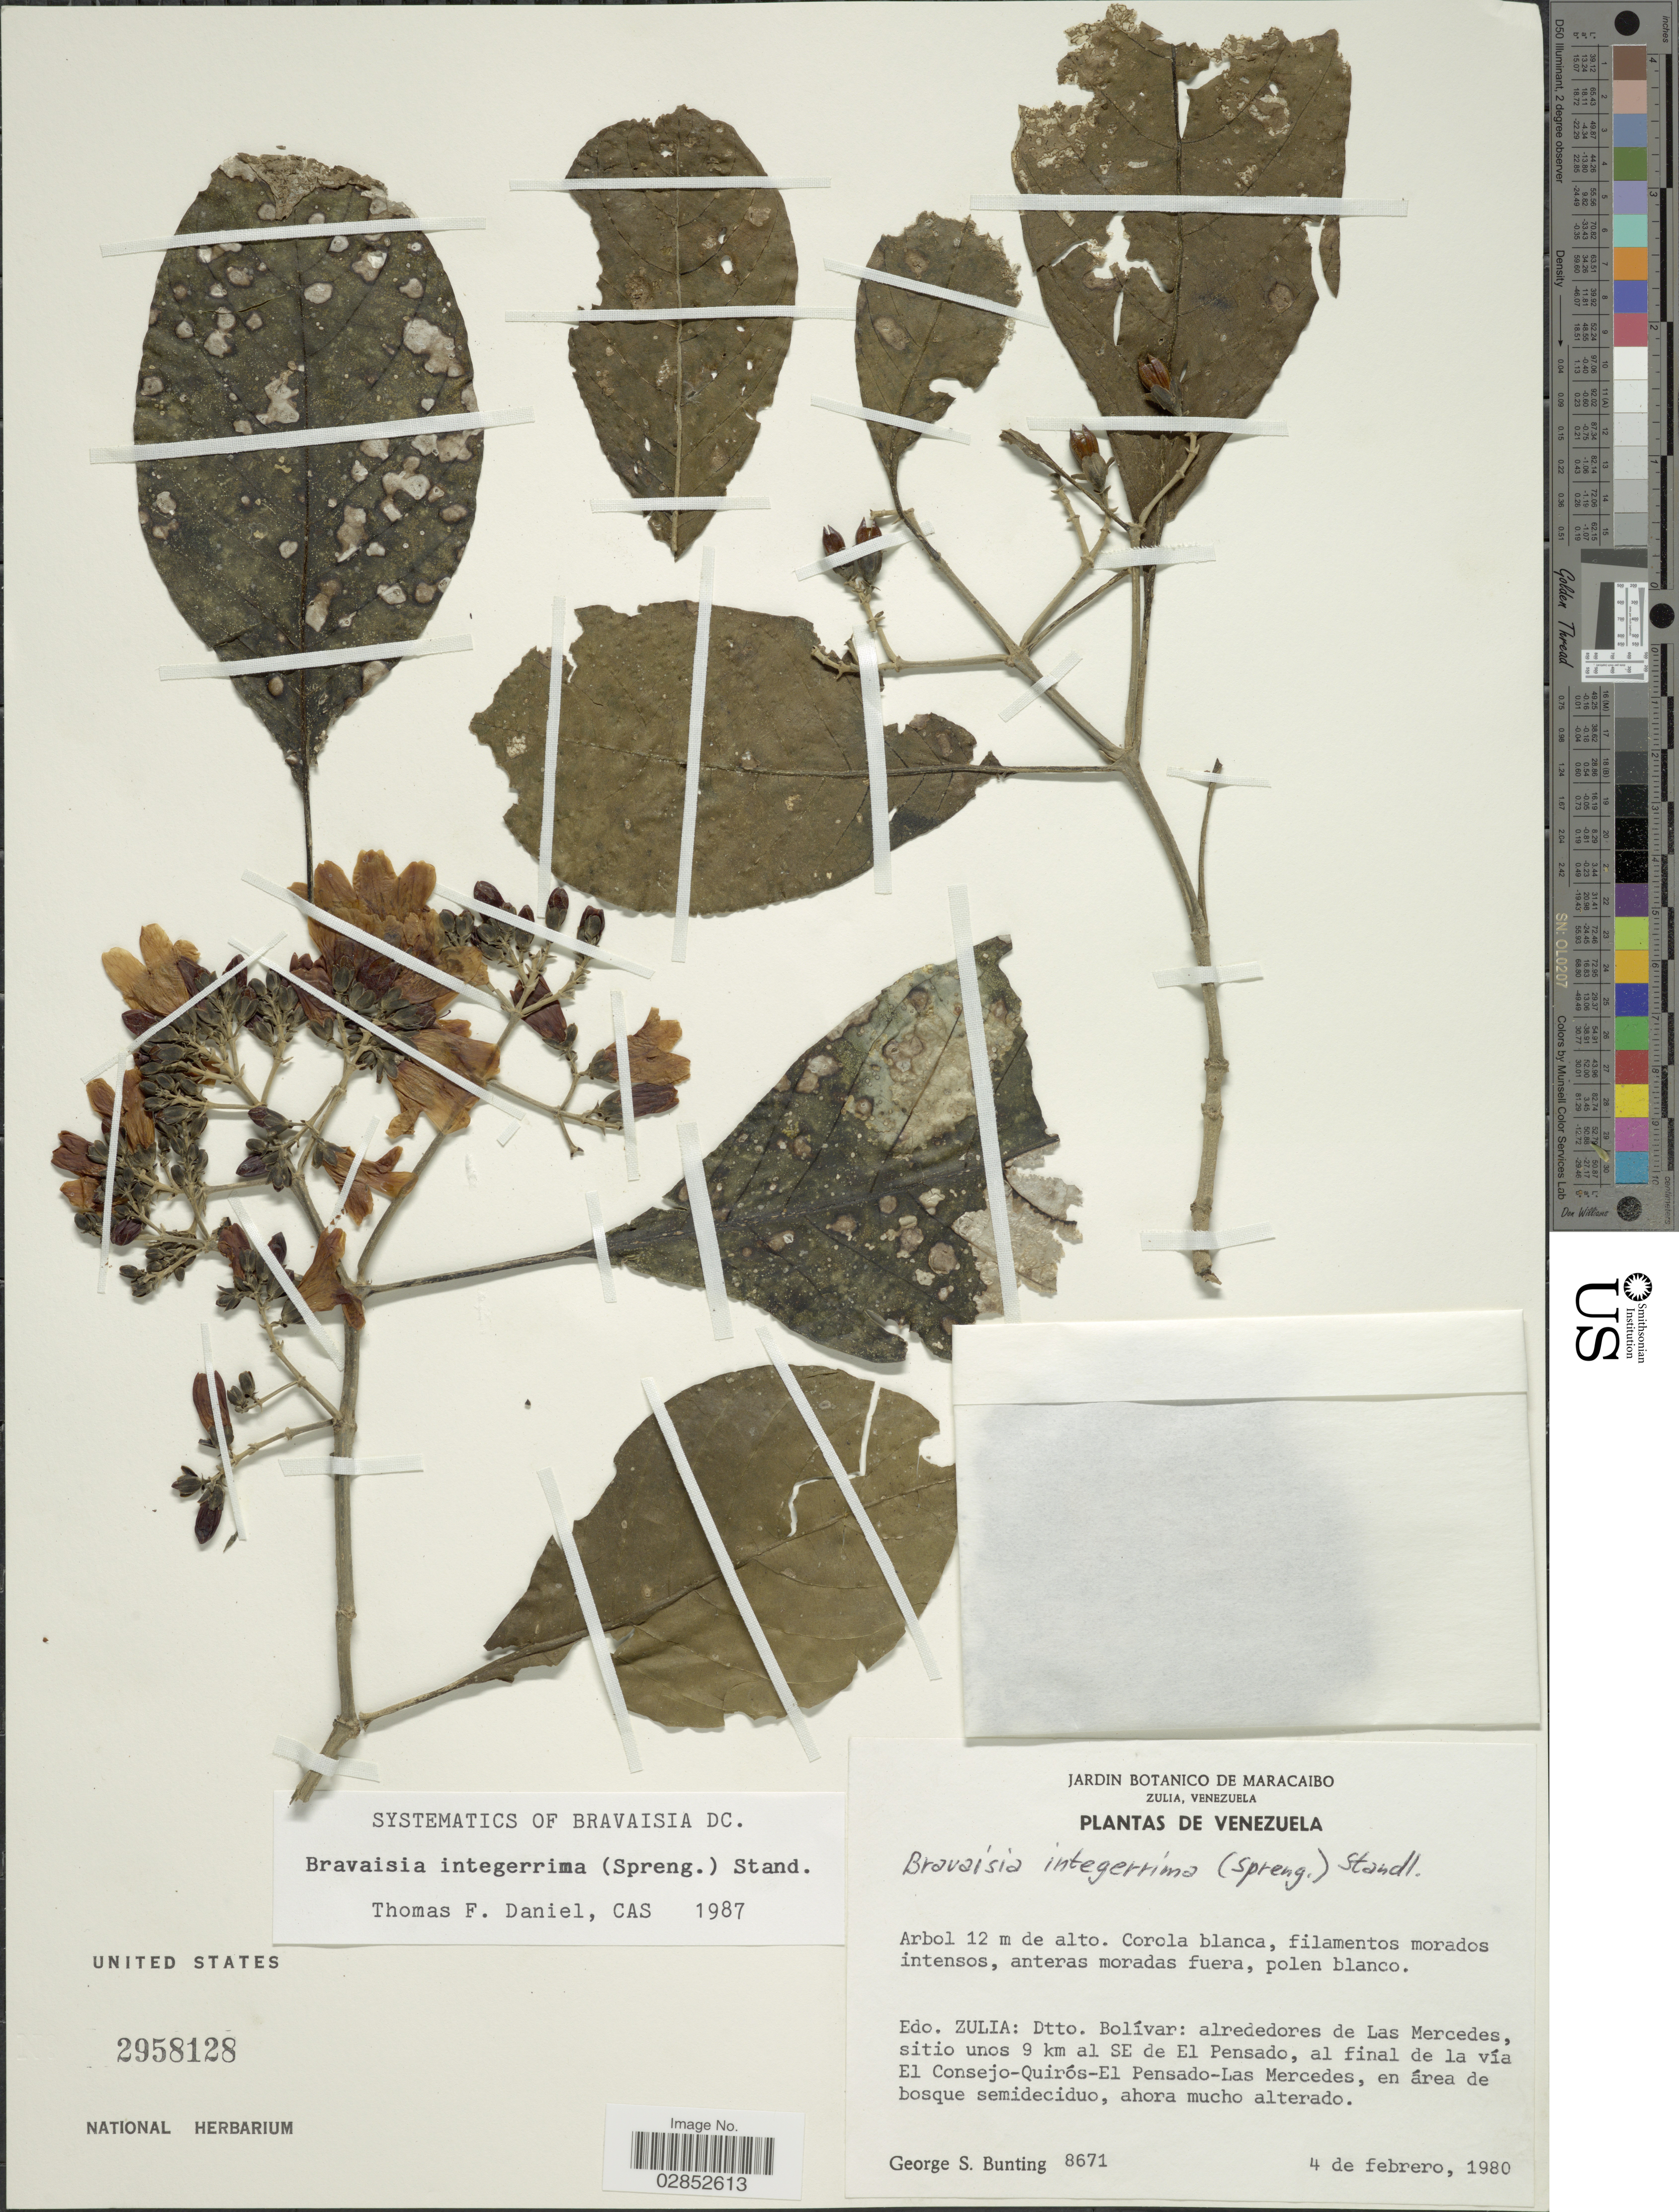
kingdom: Plantae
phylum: Tracheophyta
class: Magnoliopsida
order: Lamiales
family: Acanthaceae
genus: Bravaisia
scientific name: Bravaisia integerrima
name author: (Spreng.) Standl.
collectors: G. S. Bunting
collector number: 8671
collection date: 1980-02-04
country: Venezuela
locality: Edo. Zulia: Dtto. Bolívar: alrededores de Las Mercedes, sitio unos 9 km al SE de El Pensado, al final de la vía El Consejo-Quirós-El Pensado-Las Mercedes.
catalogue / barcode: US 2958128